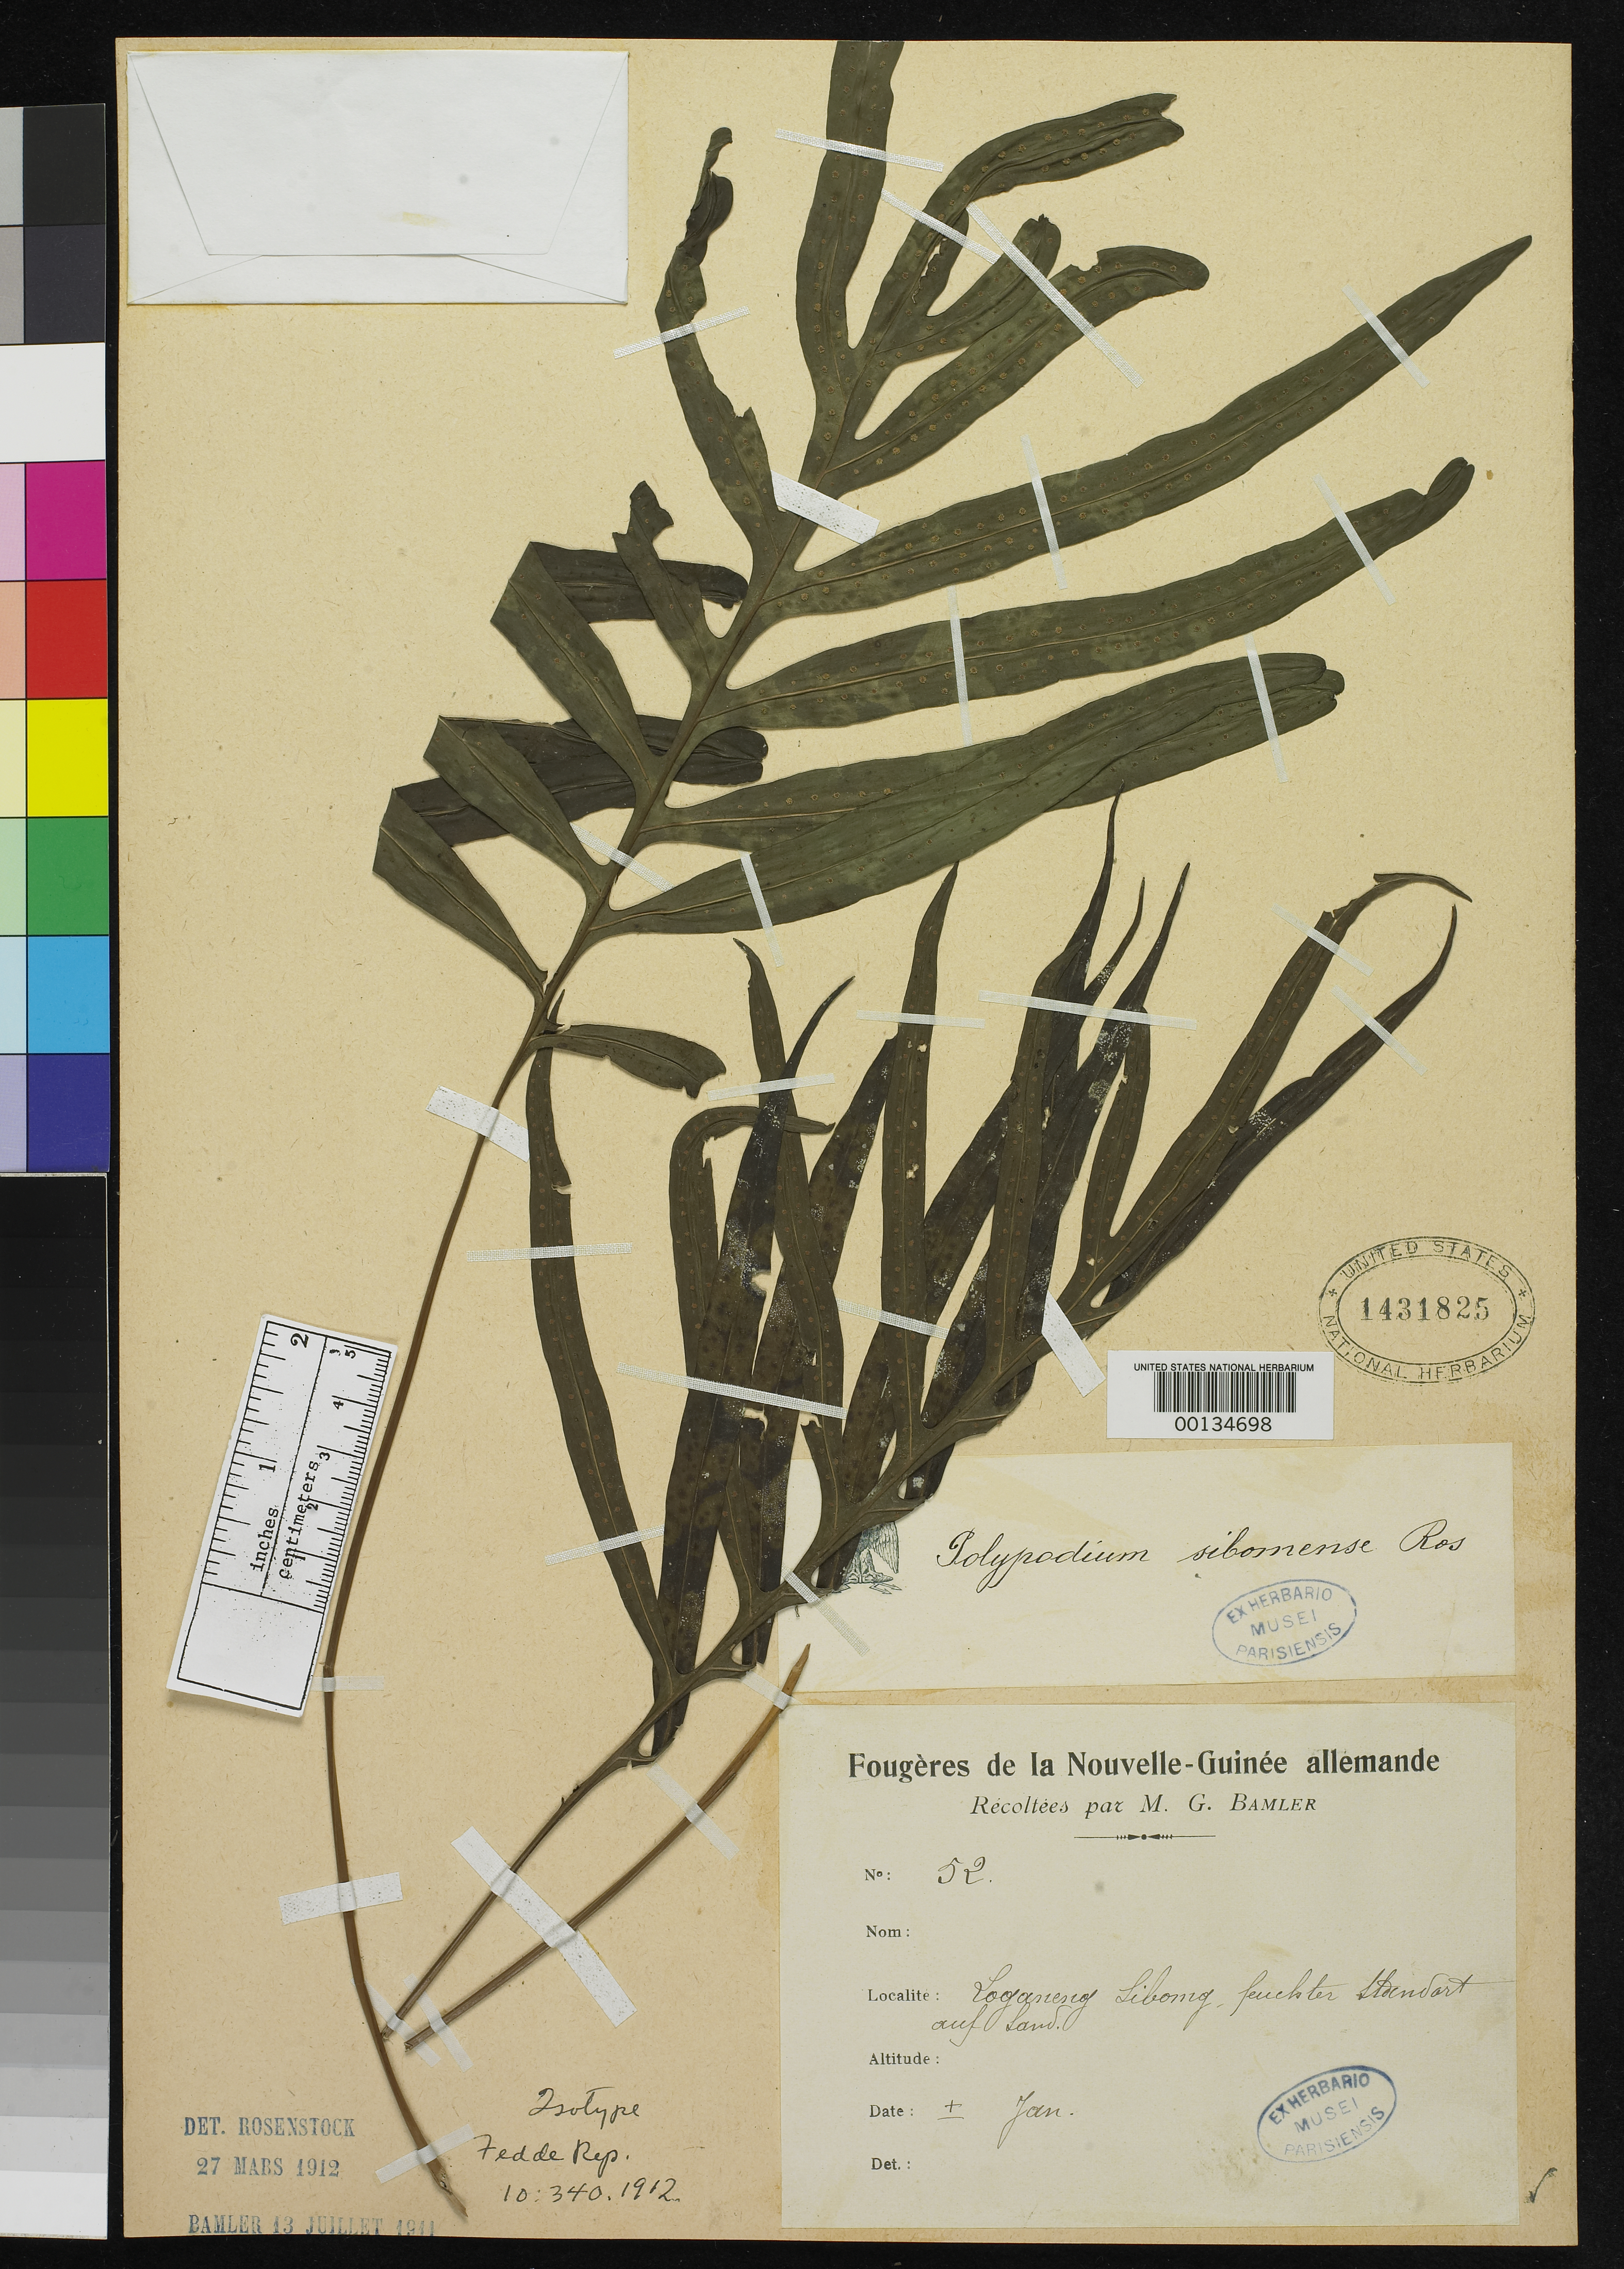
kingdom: Plantae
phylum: Tracheophyta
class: Polypodiopsida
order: Polypodiales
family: Polypodiaceae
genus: Polypodium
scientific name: Polypodium sibomense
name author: Rosenst.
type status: Isotype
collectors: G. Bamler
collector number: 52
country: Papua New Guinea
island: New Guinea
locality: Siboma prope Logaueng [Siboma near Logaueng].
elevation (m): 50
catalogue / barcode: US 1431825